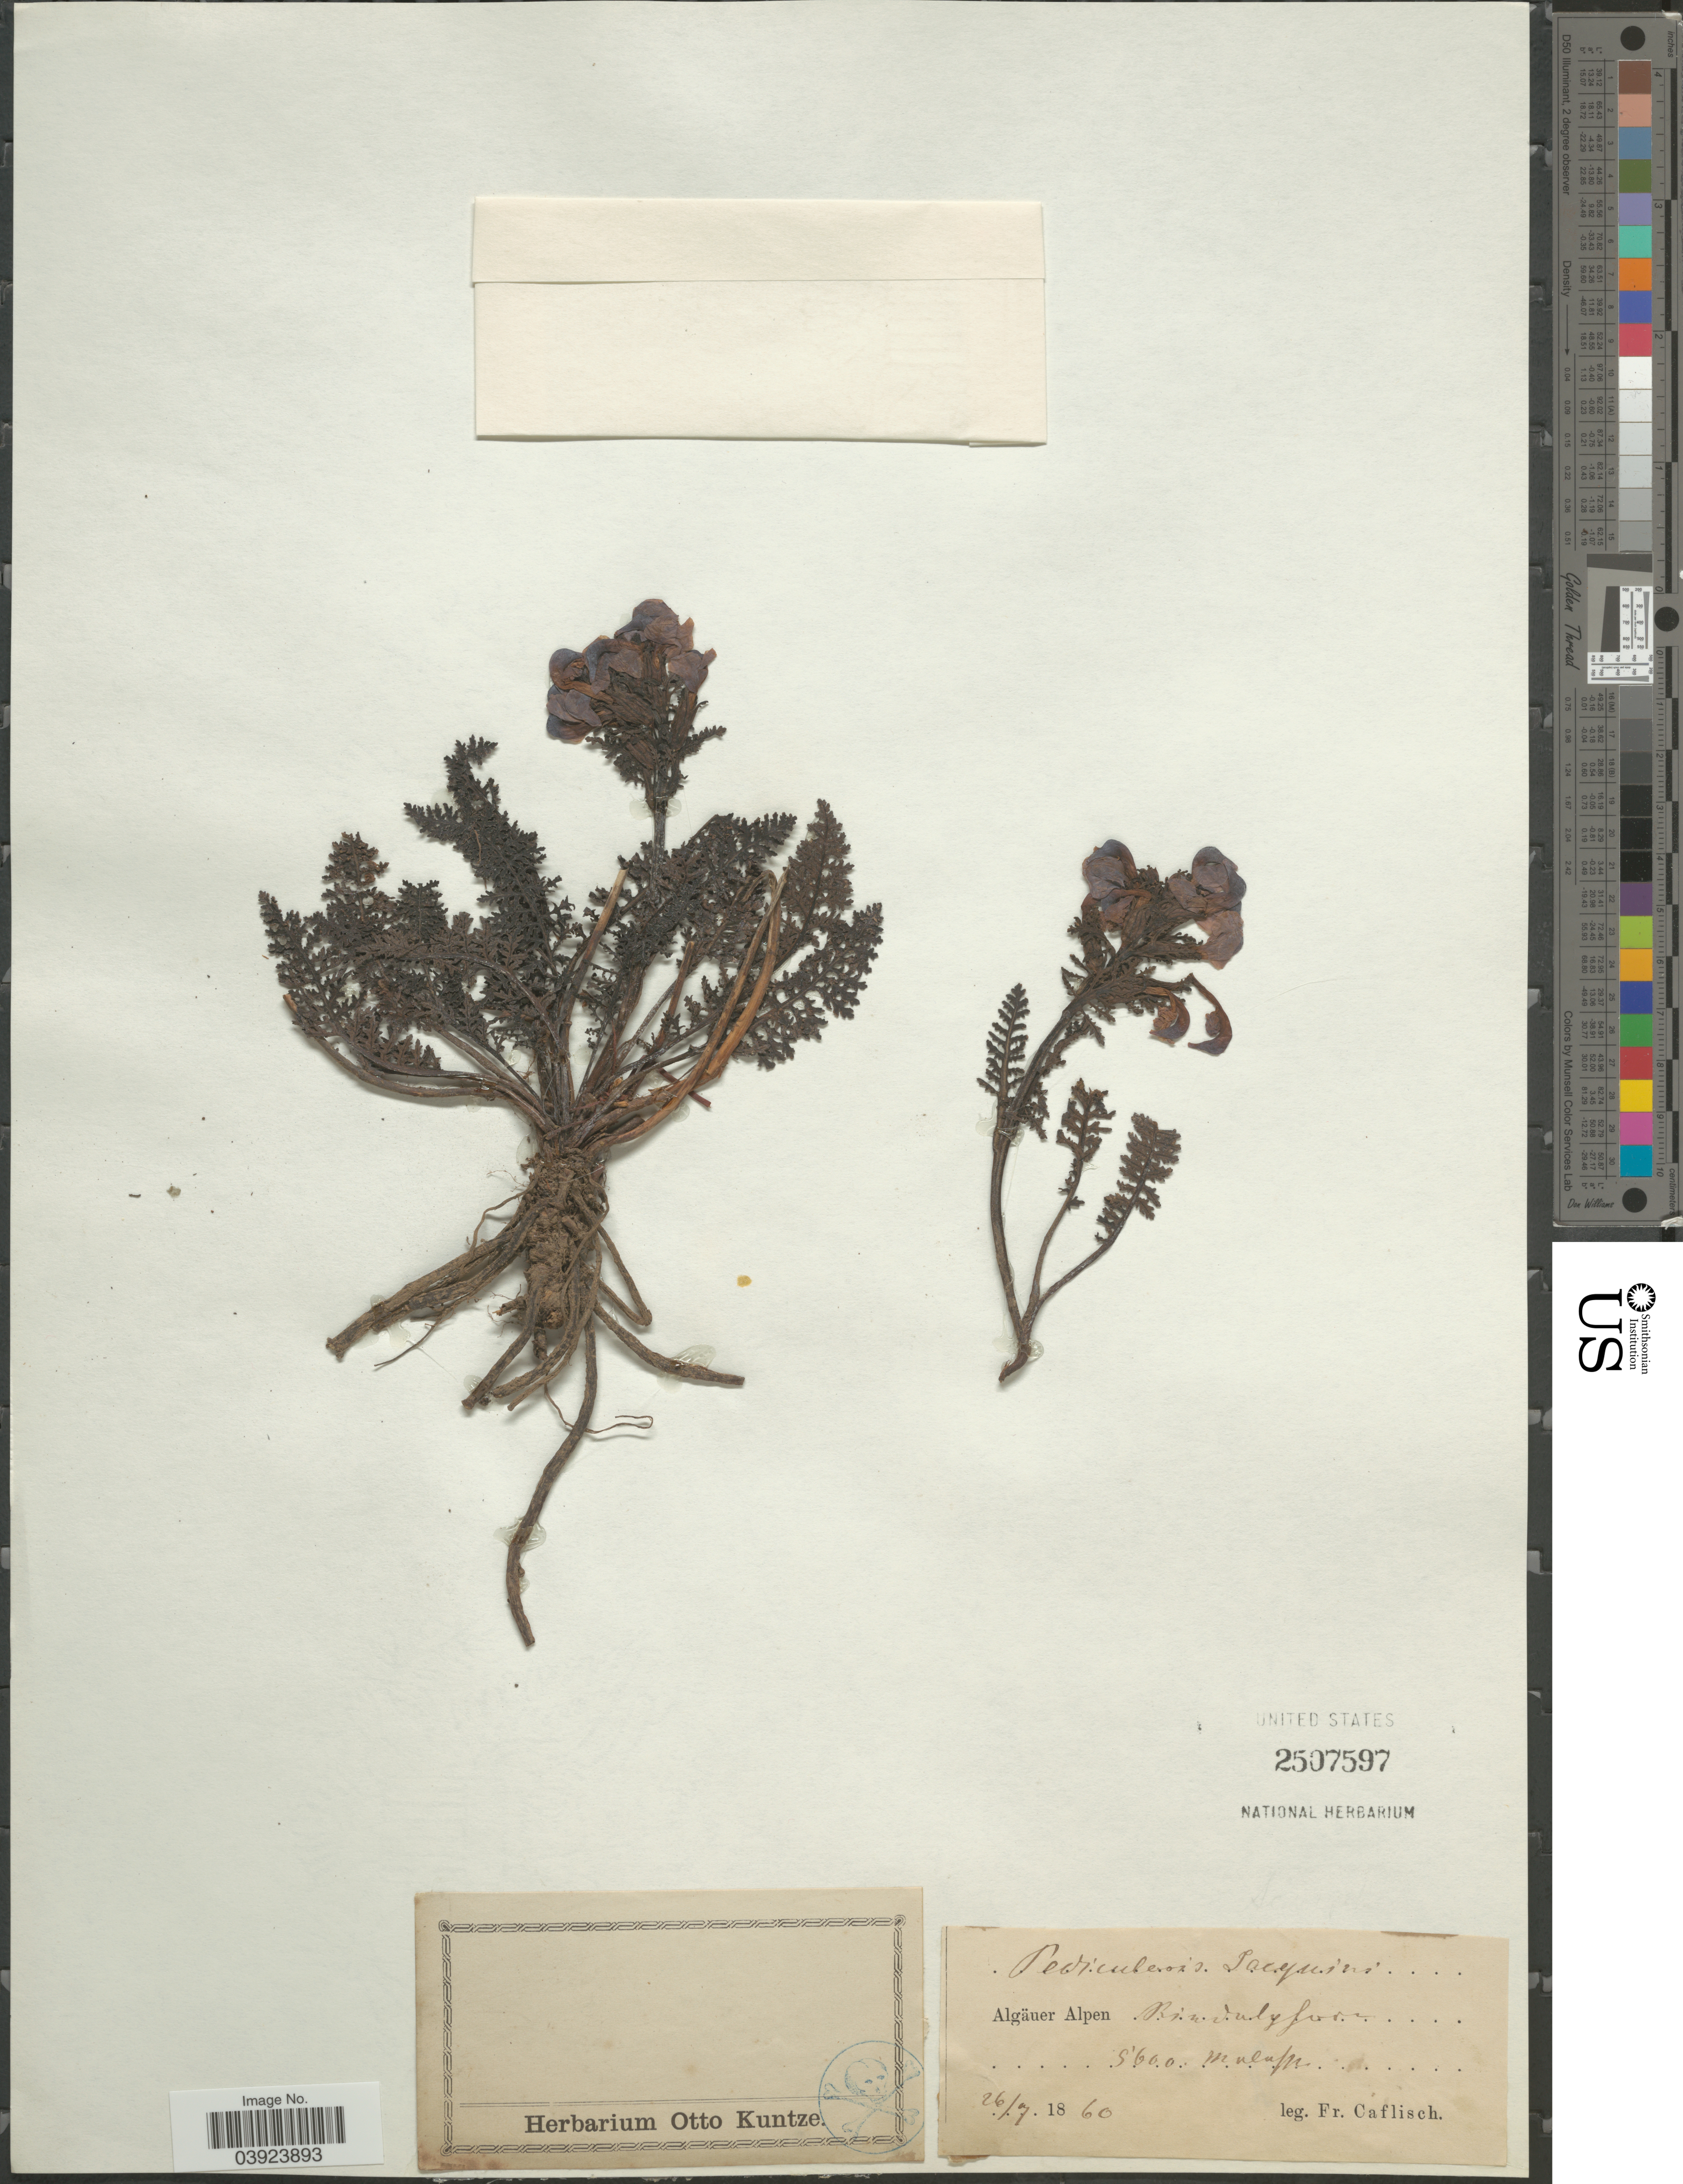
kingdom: Plantae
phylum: Tracheophyta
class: Magnoliopsida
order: Lamiales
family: Orobanchaceae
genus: Pedicularis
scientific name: Pedicularis jacquinii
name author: W.D.J. Koch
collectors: J. F. Caflisch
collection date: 1860-07-26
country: Germany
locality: Algäuer Alpen Rindalyfon [interpreted].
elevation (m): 5600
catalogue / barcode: US 2507597